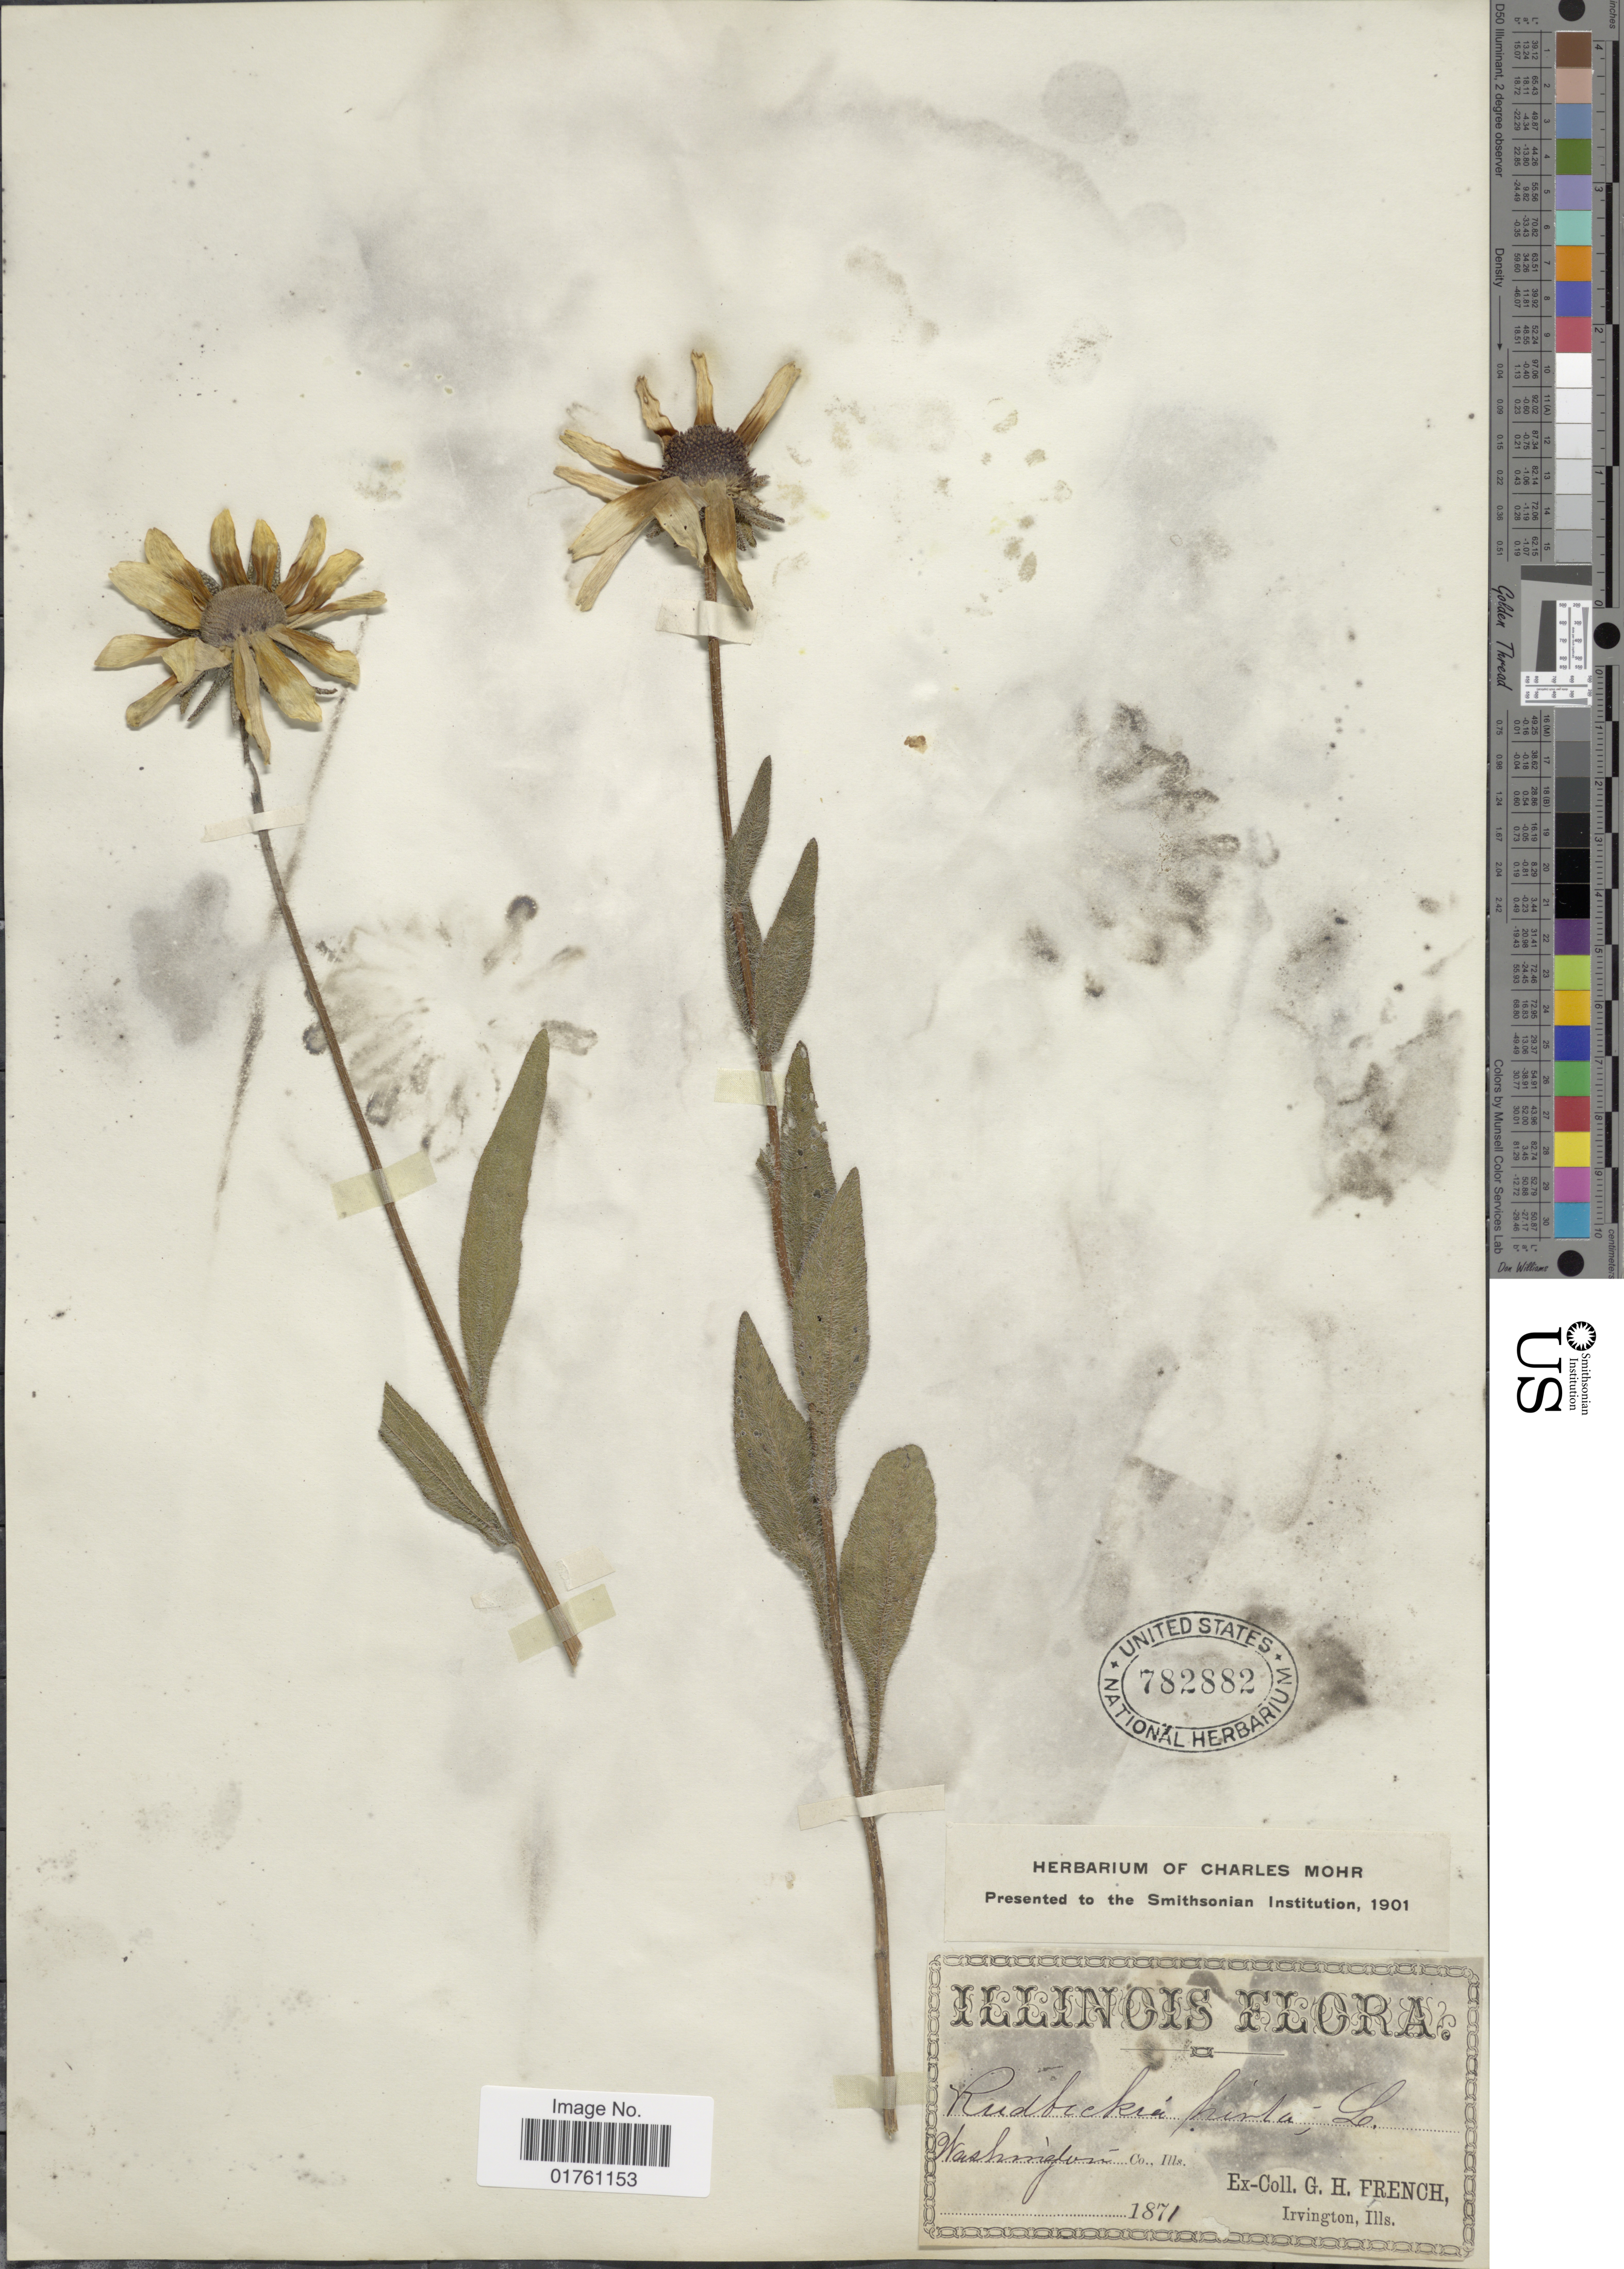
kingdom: Plantae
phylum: Tracheophyta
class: Magnoliopsida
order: Asterales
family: Asteraceae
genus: Rudbeckia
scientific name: Rudbeckia hirta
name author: L.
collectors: G. H. French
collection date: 1871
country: United States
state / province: Illinois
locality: Washibgton Co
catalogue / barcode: US 782882